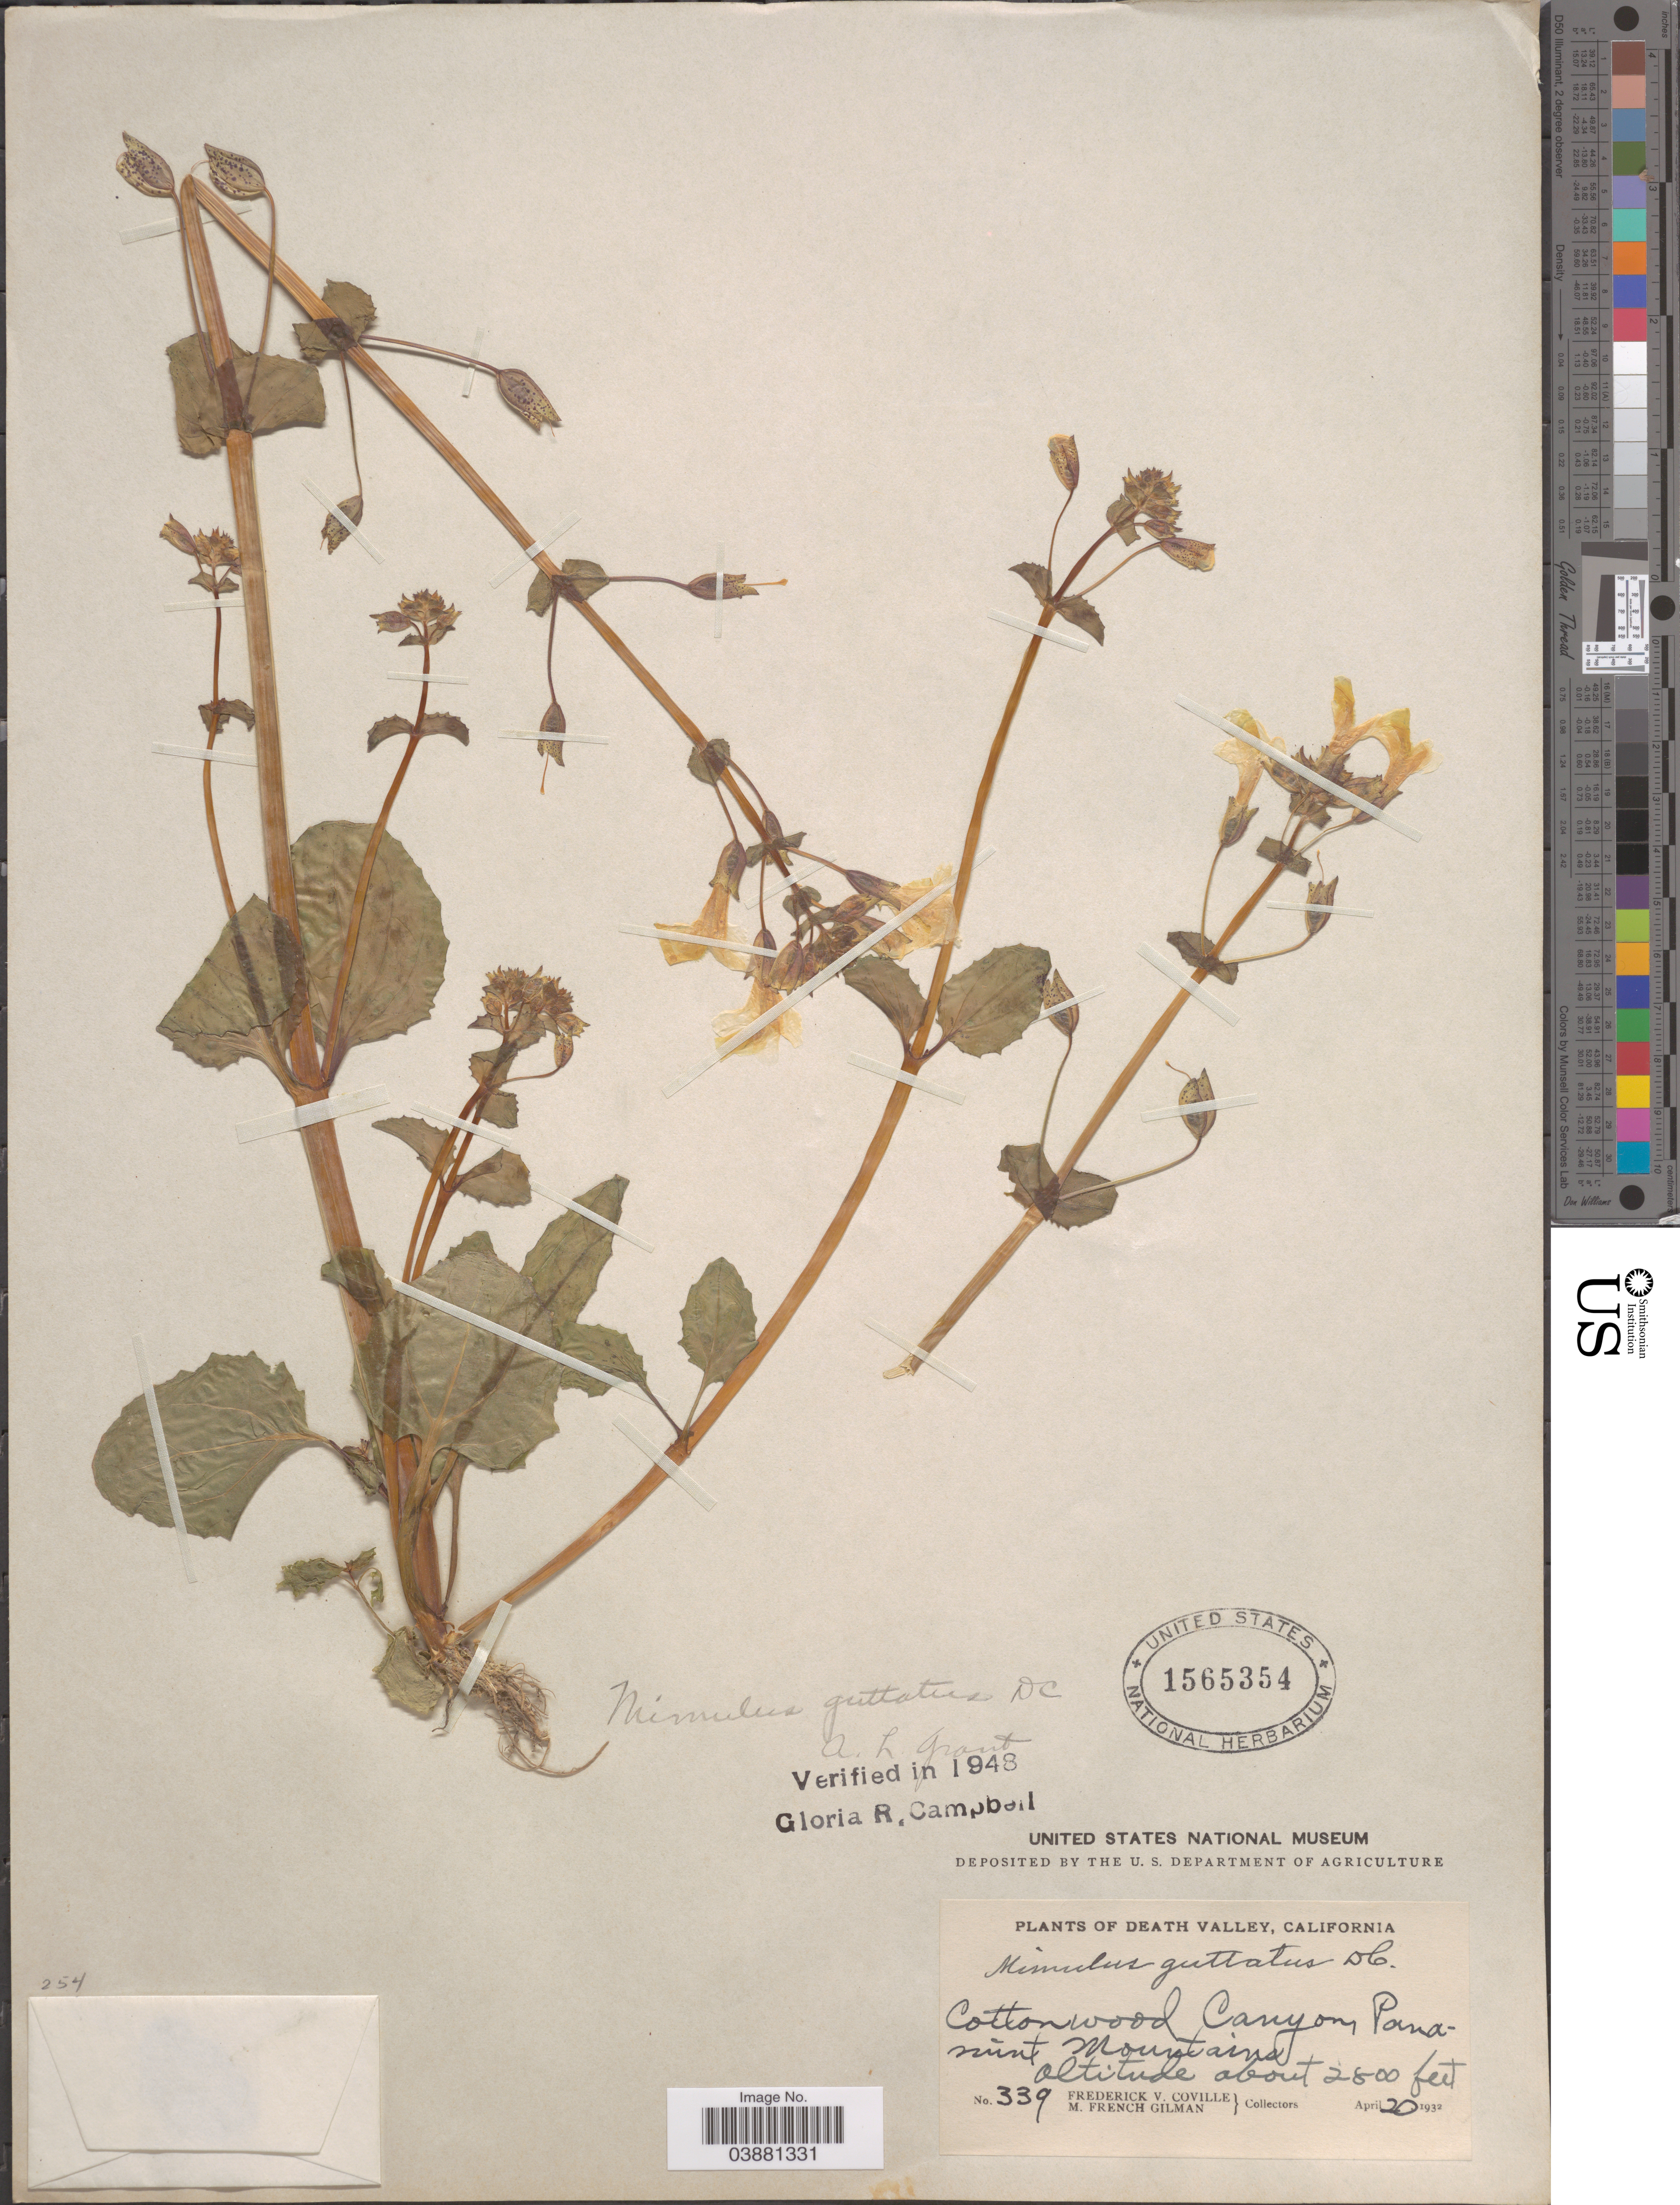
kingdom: Plantae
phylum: Tracheophyta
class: Magnoliopsida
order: Lamiales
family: Phrymaceae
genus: Mimulus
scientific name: Mimulus guttatus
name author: DC.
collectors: F. V. Coville & M. F. Gilman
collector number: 339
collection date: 1932-04-20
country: United States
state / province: California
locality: Death Valley. Cotton wood Canyon, Panamint Mountains.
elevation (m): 853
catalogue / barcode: US 1565354